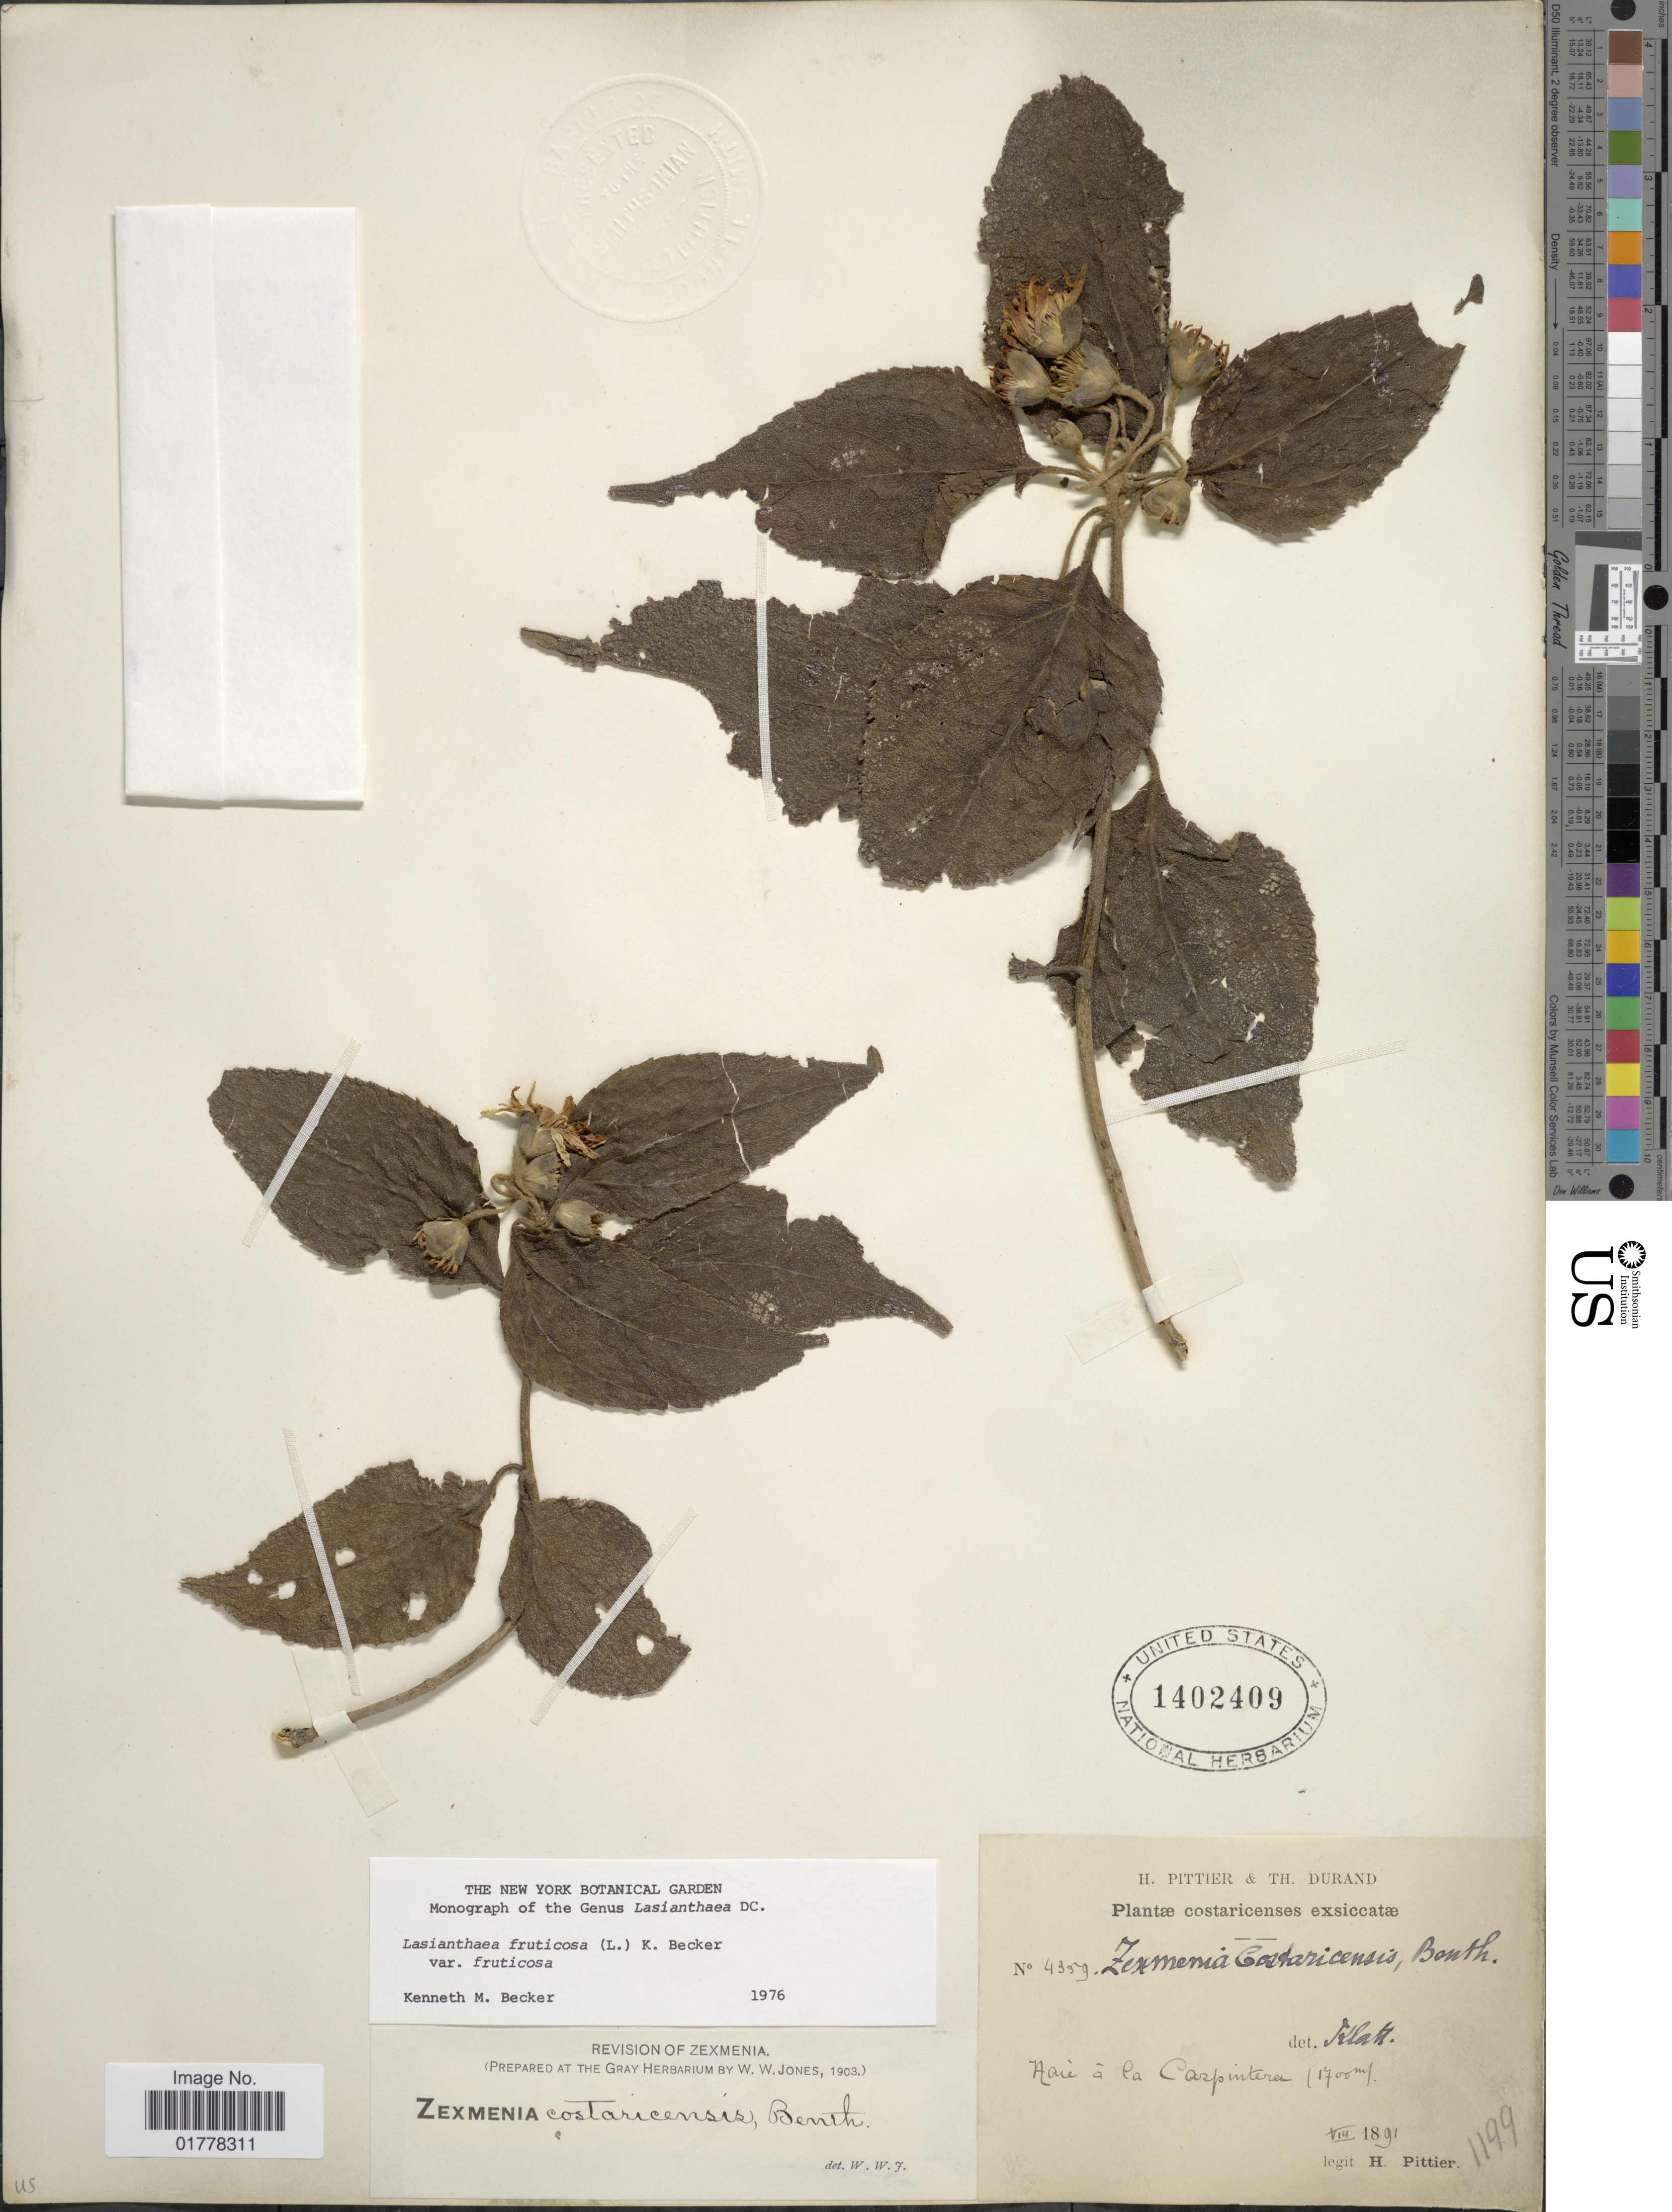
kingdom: Plantae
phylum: Tracheophyta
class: Magnoliopsida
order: Asterales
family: Asteraceae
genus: Lasianthaea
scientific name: Lasianthaea fruticosa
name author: (L.) K.M. Becker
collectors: H. F. Pittier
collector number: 4359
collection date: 1891-08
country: Costa Rica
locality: Carpintera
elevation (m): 1700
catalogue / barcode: US 1402409